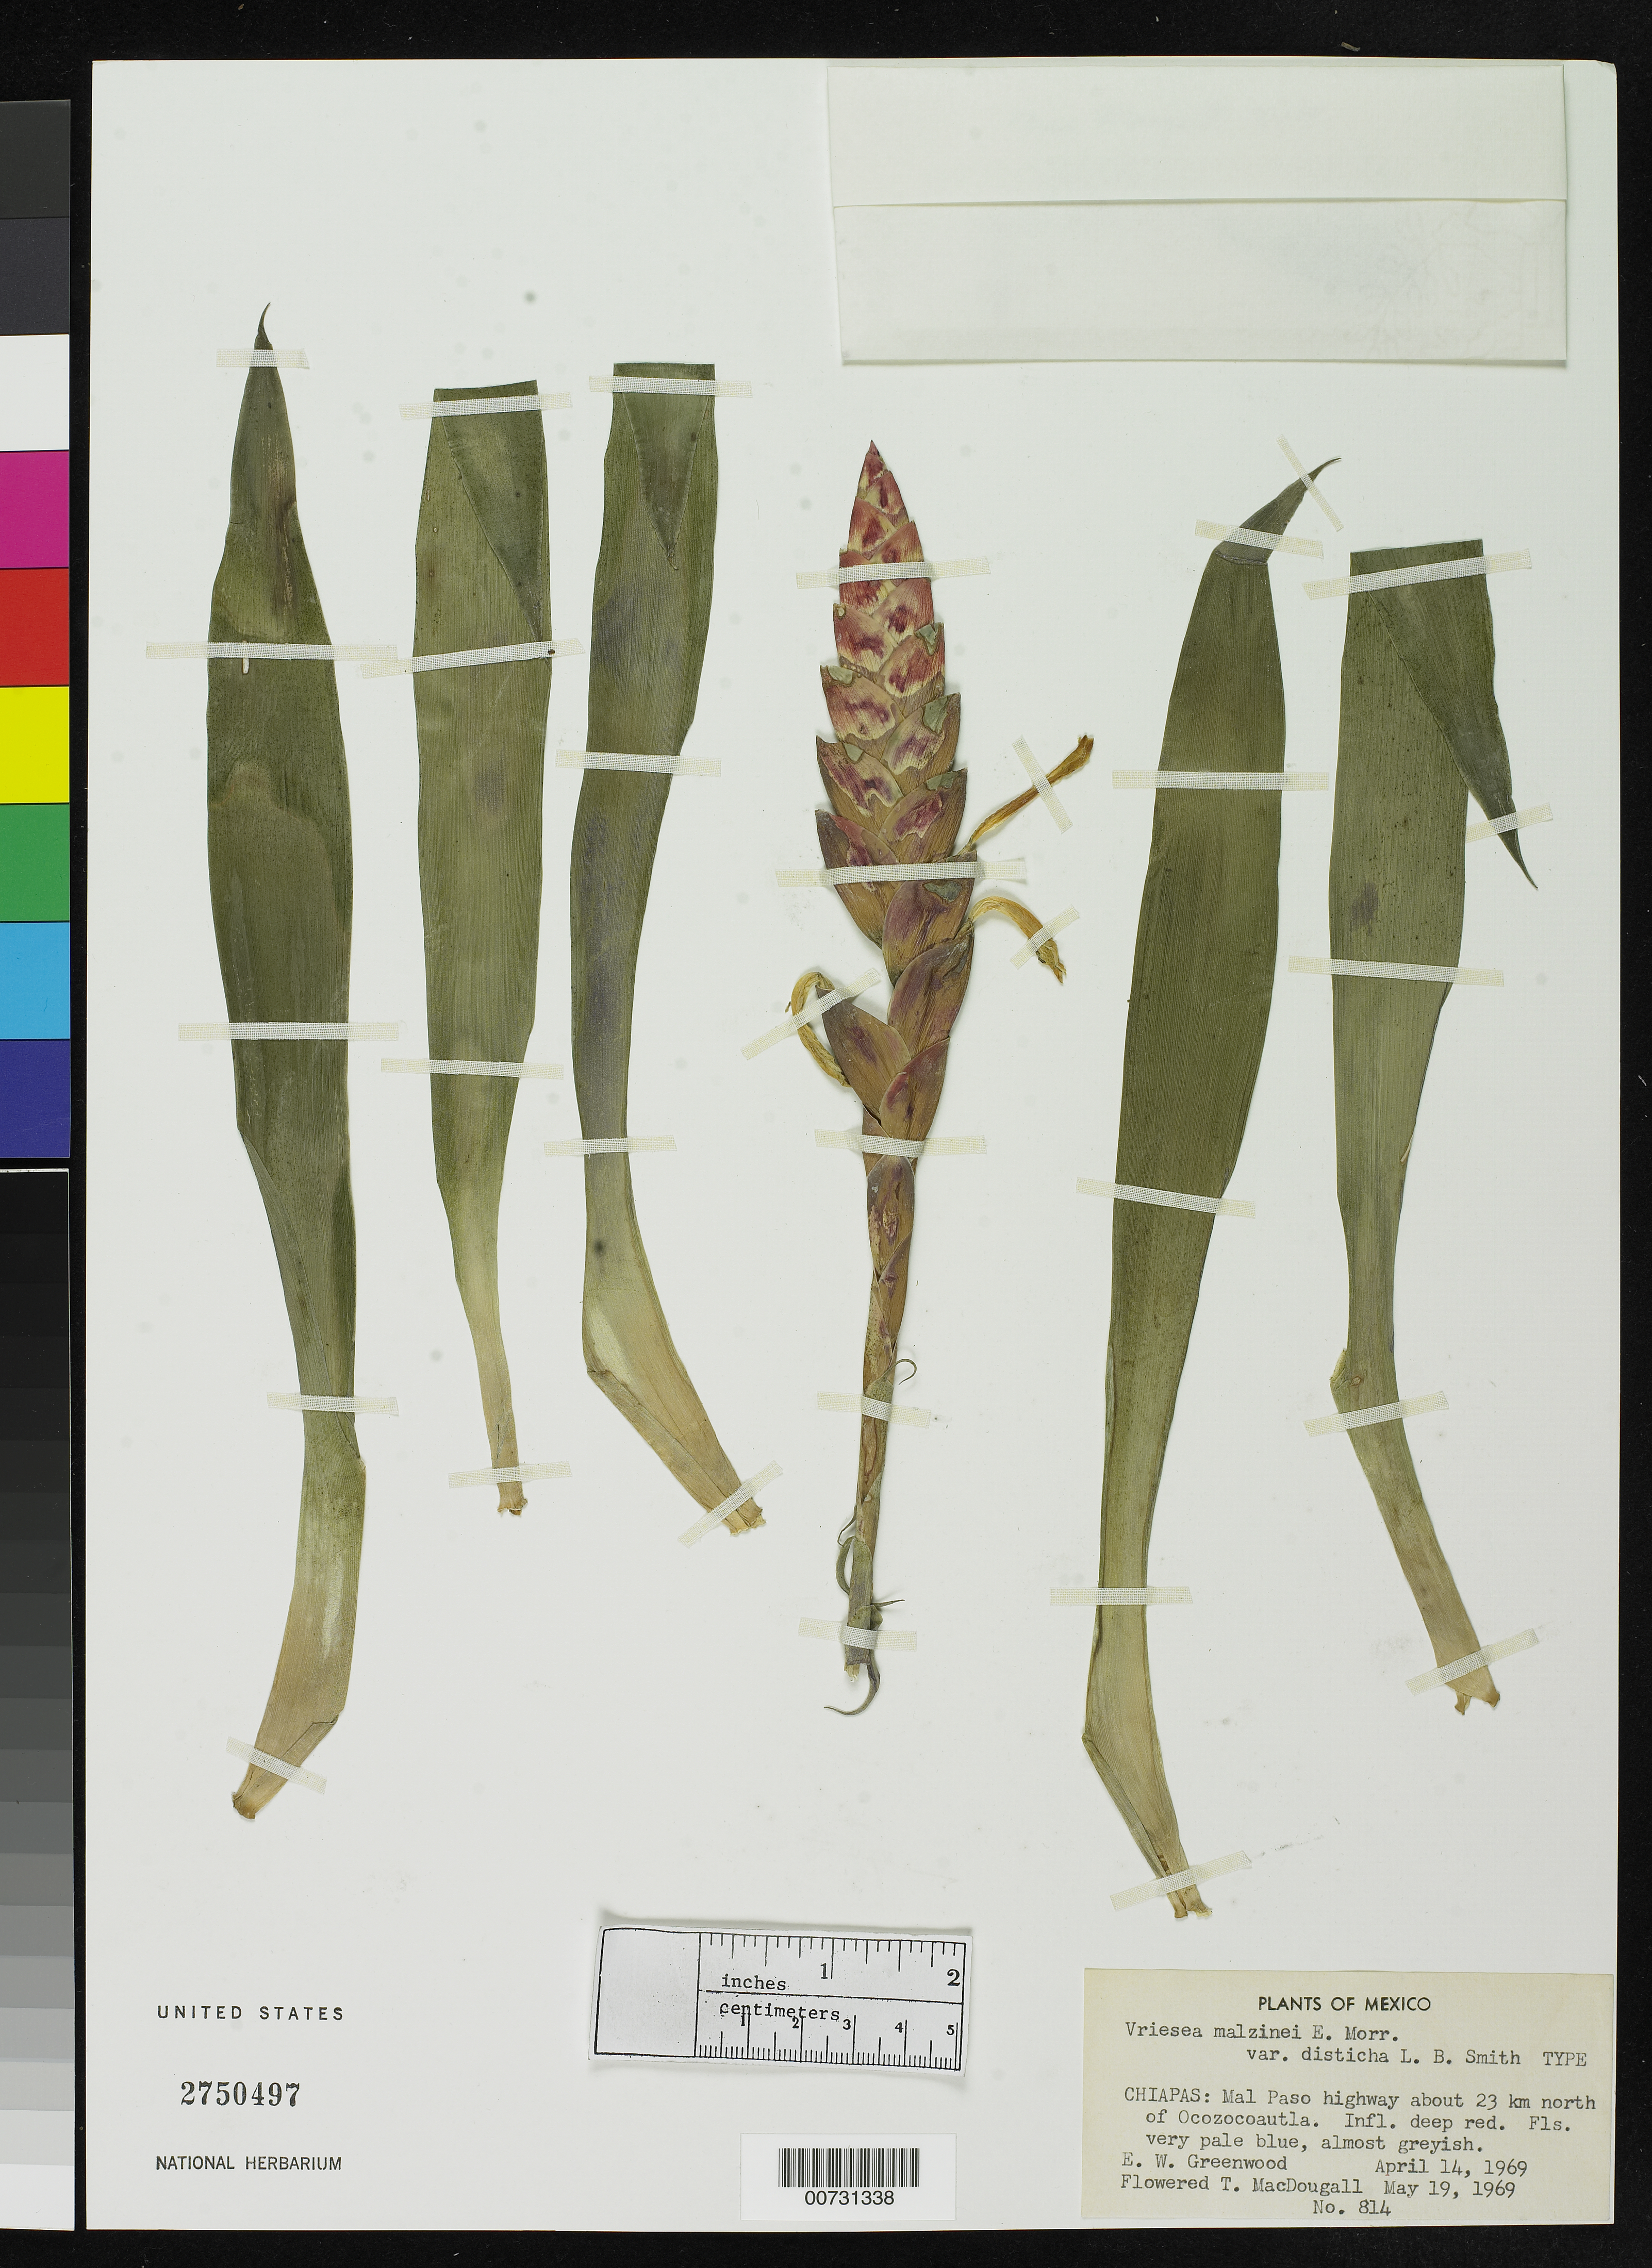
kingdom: Plantae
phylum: Tracheophyta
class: Liliopsida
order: Poales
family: Bromeliaceae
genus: Vriesea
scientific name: Vriesea malzinei var. disticha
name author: L.B. Sm.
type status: Holotype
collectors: E. Greenwood & T. B. MacDougall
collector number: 814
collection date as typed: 14 Apr 1969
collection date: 1969-04-14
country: Mexico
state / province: Chiapas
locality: Mal Paso highway about 23 km north of Ocozocoautla.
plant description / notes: Specimen apparently made from cultivated material. "Flowered T. MacDougall May 19, 1969."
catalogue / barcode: US 2750497